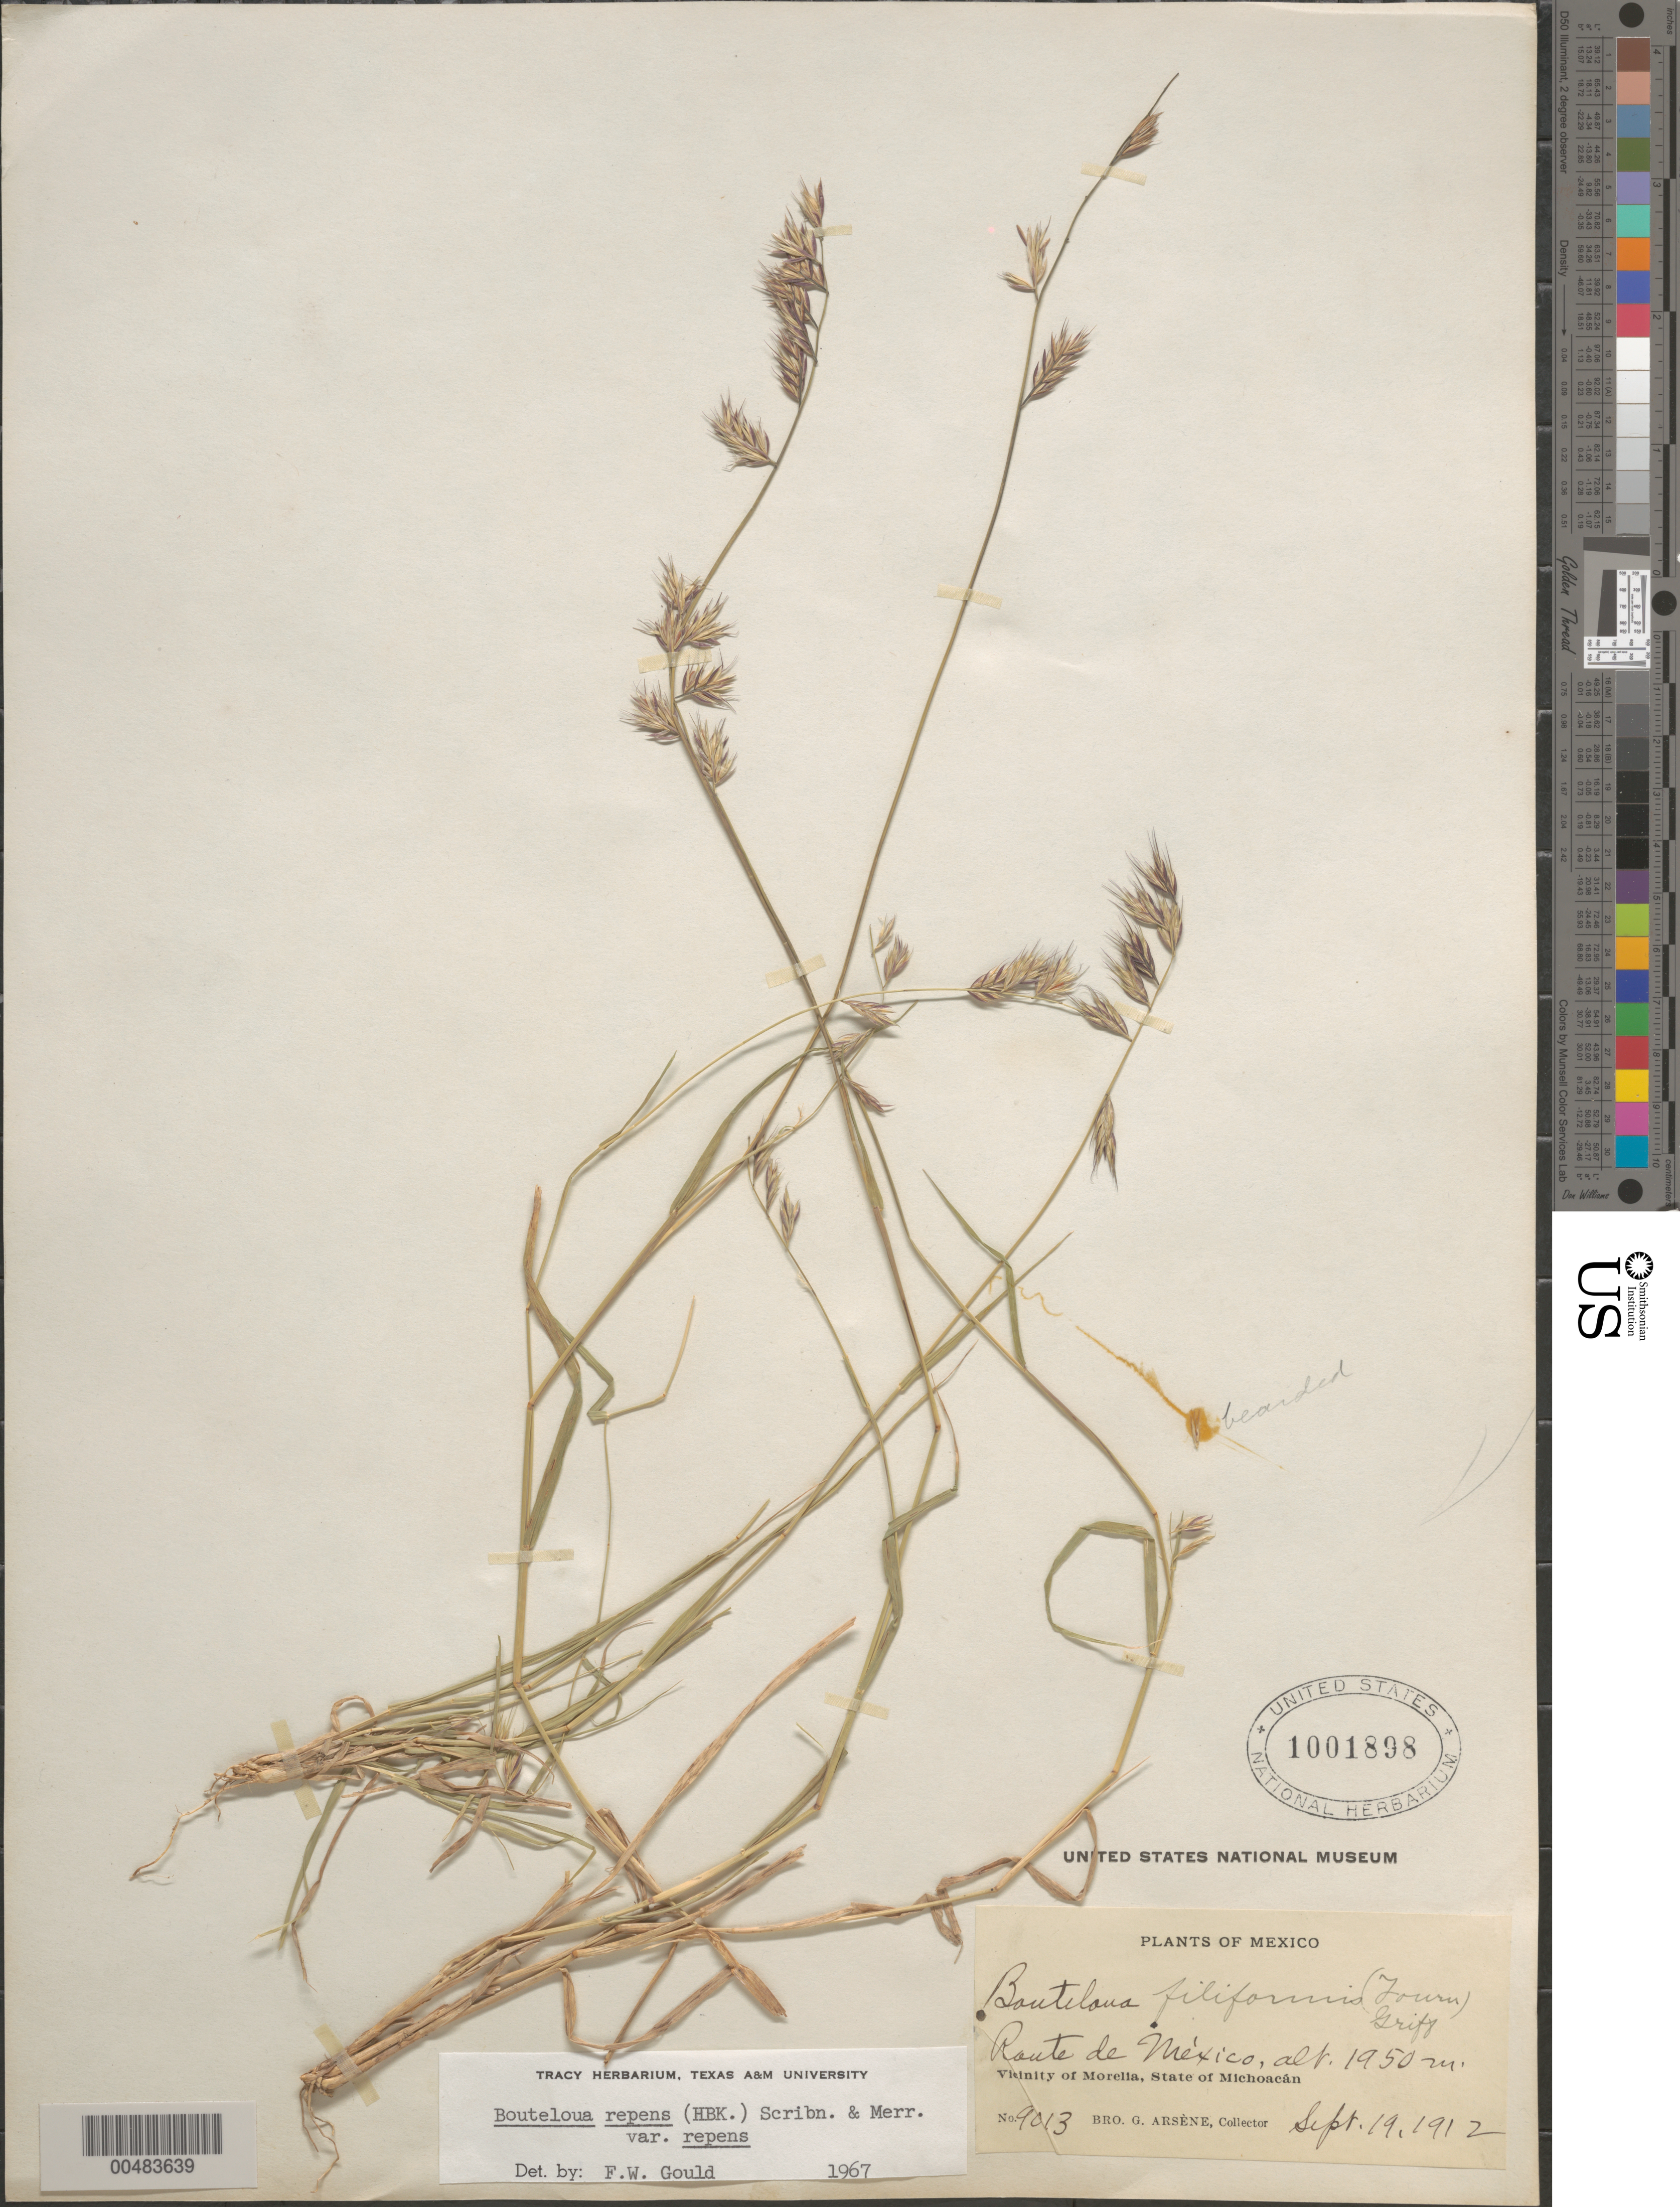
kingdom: Plantae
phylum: Tracheophyta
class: Liliopsida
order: Poales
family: Poaceae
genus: Bouteloua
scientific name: Bouteloua repens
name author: (Kunth) Scribn. & Merr.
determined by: Gould, F. W.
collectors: Bro. G. Arsène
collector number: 9013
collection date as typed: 19 Sep 1912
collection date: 1912-09-19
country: Mexico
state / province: Michoacán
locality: Vicinity of Morelia, Route de México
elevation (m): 1950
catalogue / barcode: US 1001898